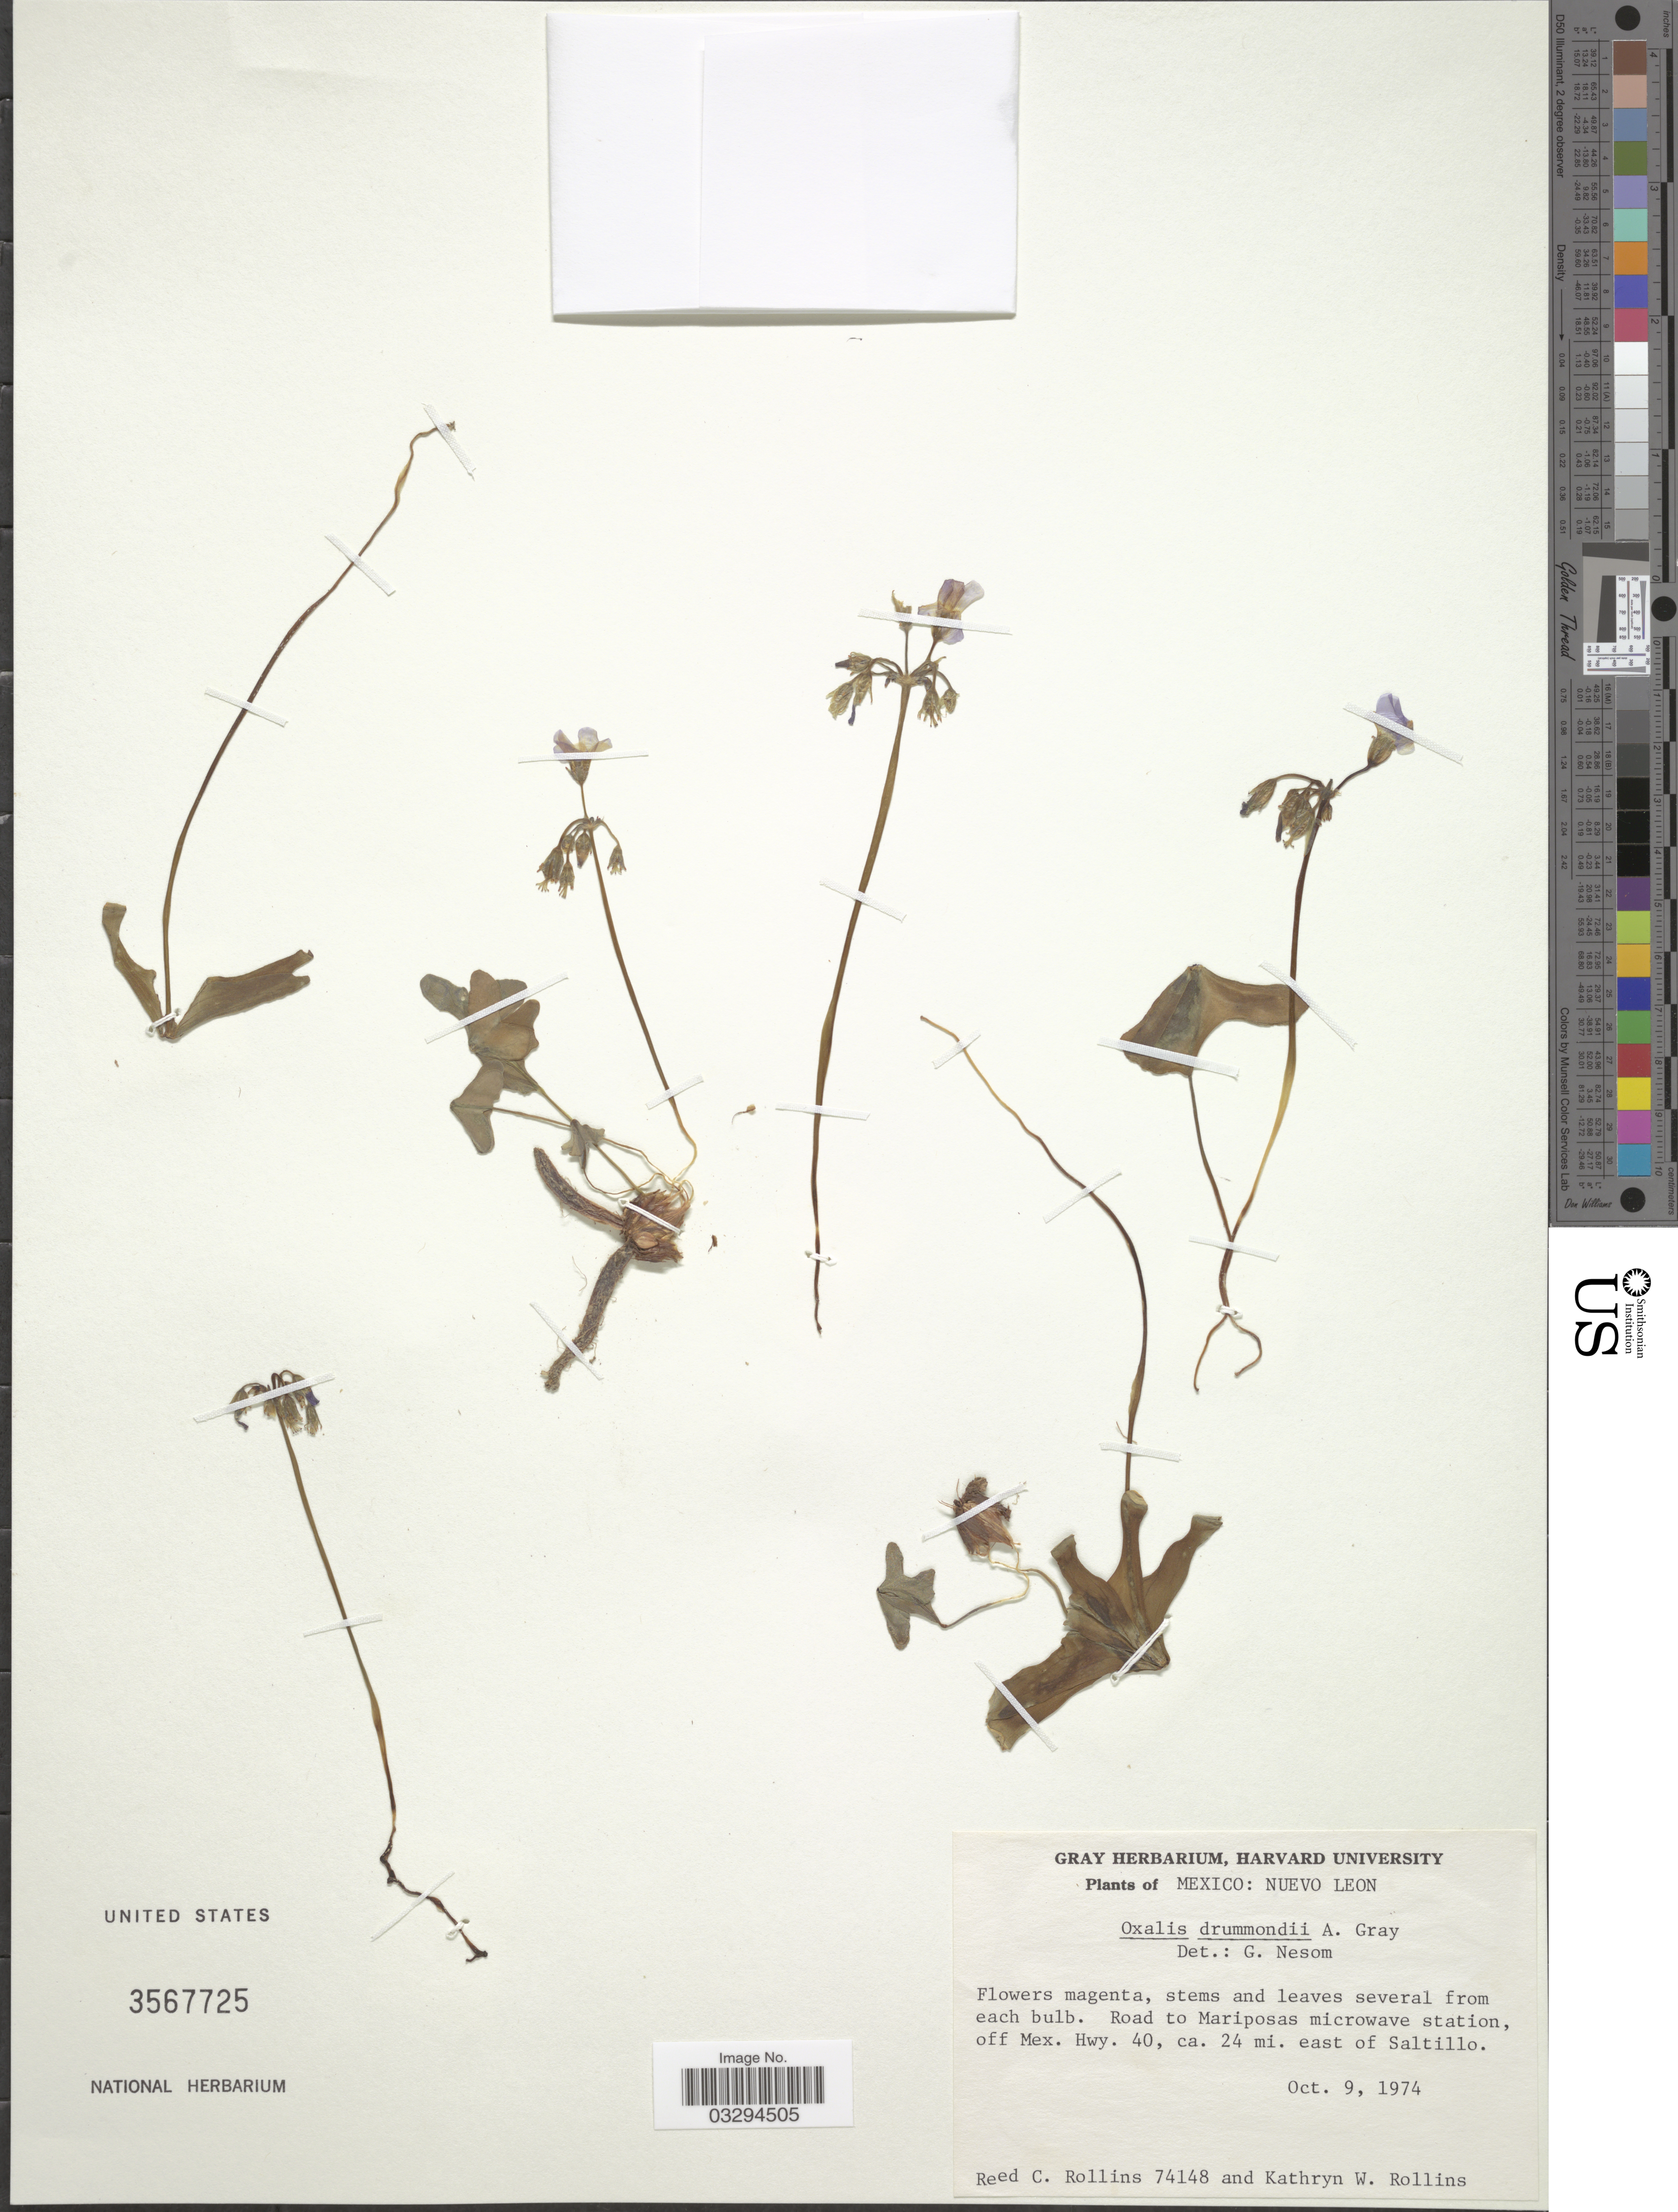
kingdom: Plantae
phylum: Tracheophyta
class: Magnoliopsida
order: Oxalidales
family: Oxalidaceae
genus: Oxalis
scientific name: Oxalis drummondii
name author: A. Gray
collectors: R. C. Rollins & K. W. Rollins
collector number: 74148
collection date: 1974-10-09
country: Mexico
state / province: Nuevo León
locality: Road to Mariposas microwave station, off Mex. Hwy. 40, ca. 24 mi. east of Saltillo.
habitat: road to Mariposas microwave station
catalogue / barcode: US 3567725